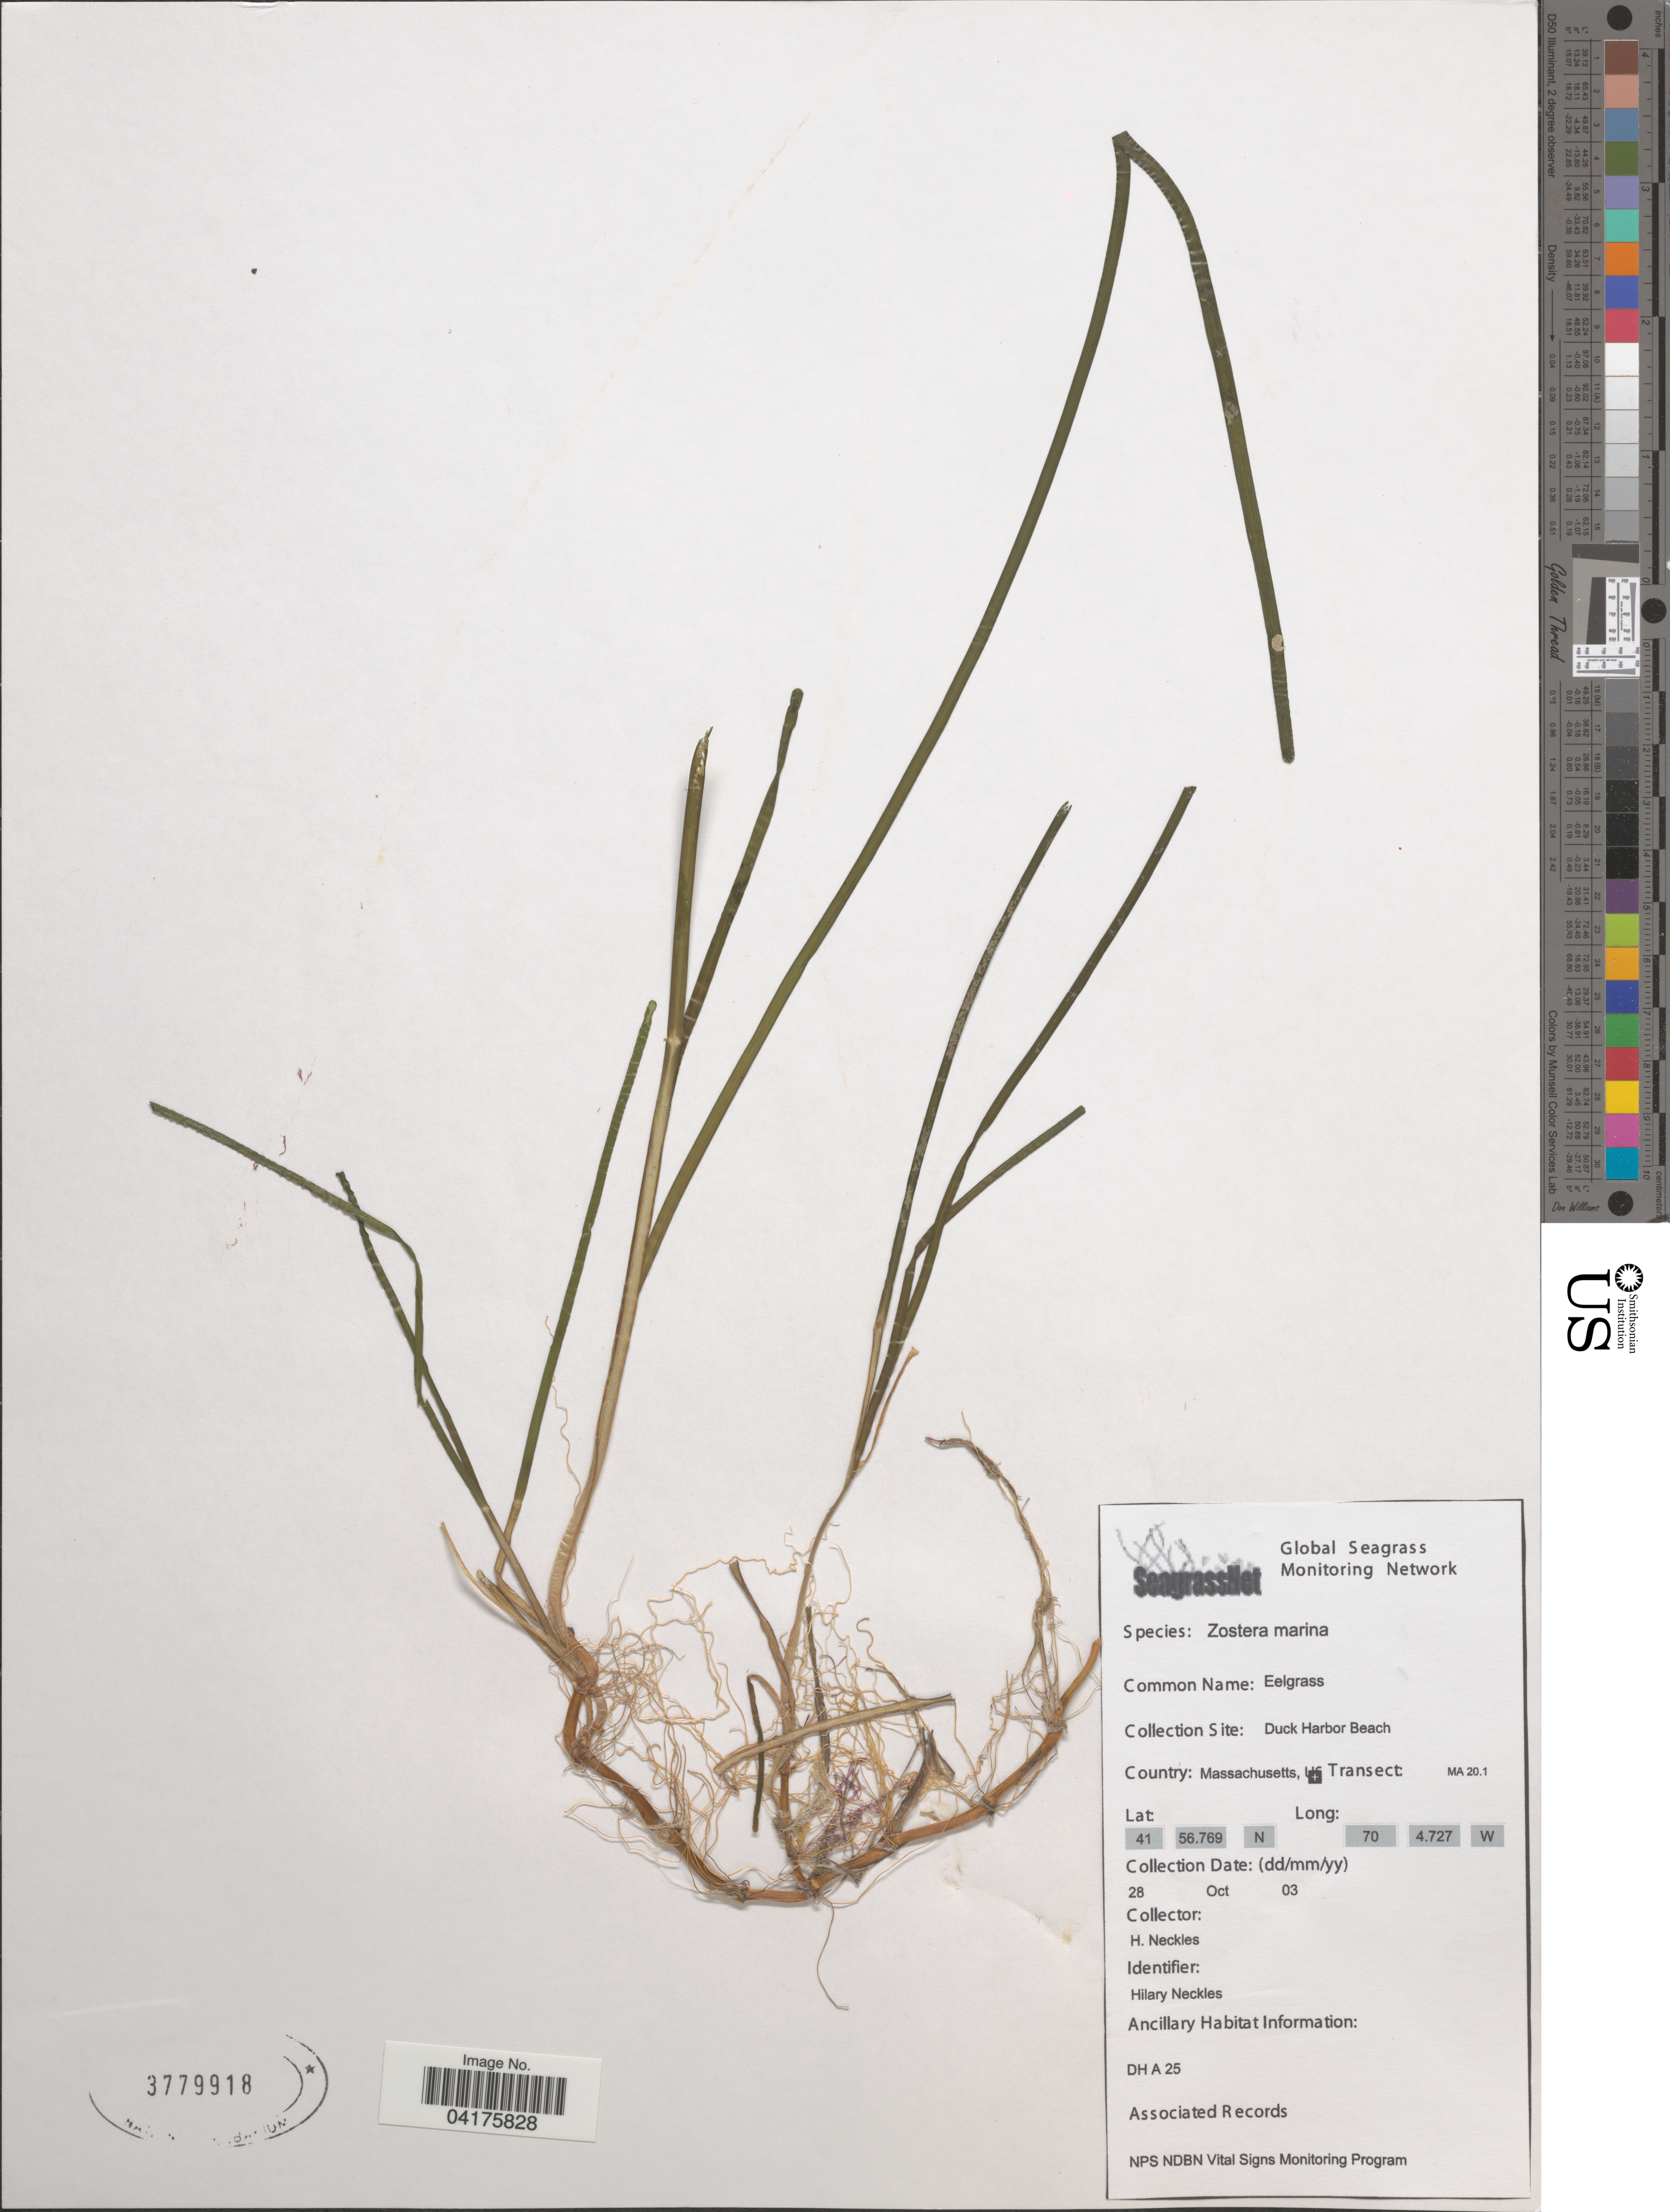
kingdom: Plantae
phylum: Tracheophyta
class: Liliopsida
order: Alismatales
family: Zosteraceae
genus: Zostera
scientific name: Zostera marina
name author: L.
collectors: H. Neckles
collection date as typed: Transcribed d/m/y: 28/10/3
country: United States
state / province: Massachusetts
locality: Duck Harbor Beach.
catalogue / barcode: US 3779918